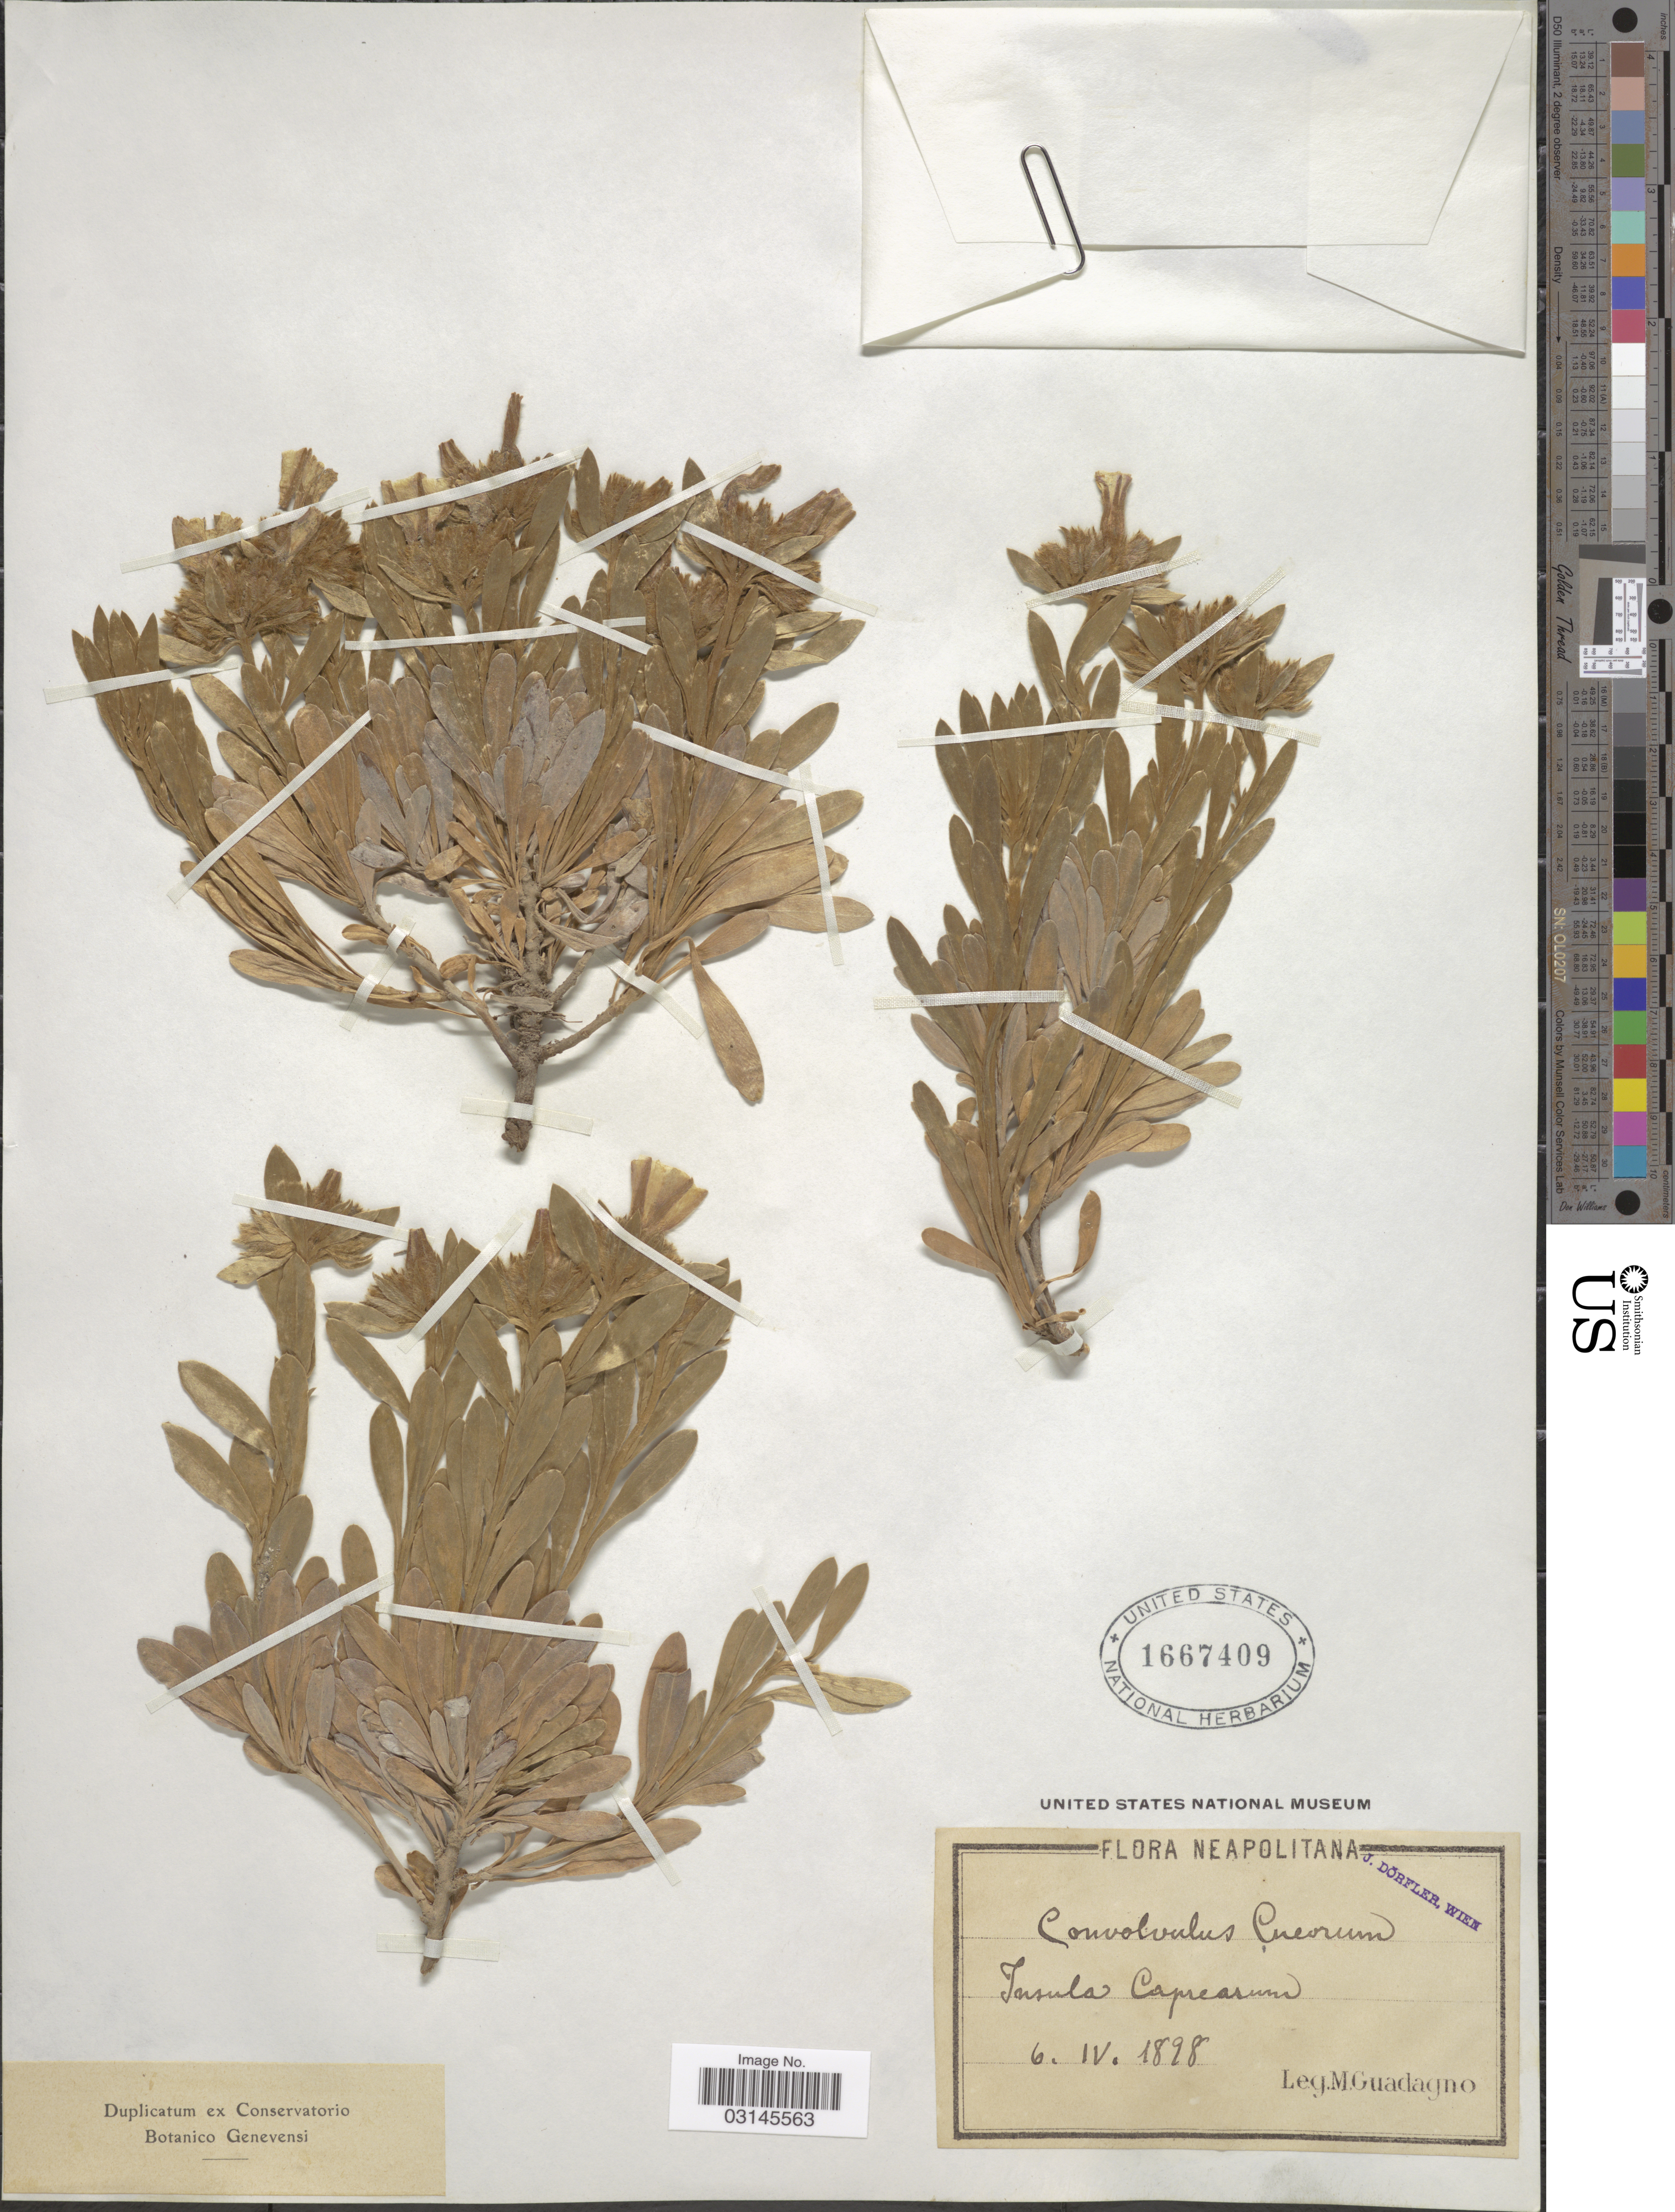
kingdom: Plantae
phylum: Tracheophyta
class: Magnoliopsida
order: Solanales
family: Convolvulaceae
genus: Convolvulus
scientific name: Convolvulus cneorum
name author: L.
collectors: M. Guadagno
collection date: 1898-04-06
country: Italy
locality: Insula Caprearum.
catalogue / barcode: US 1667409